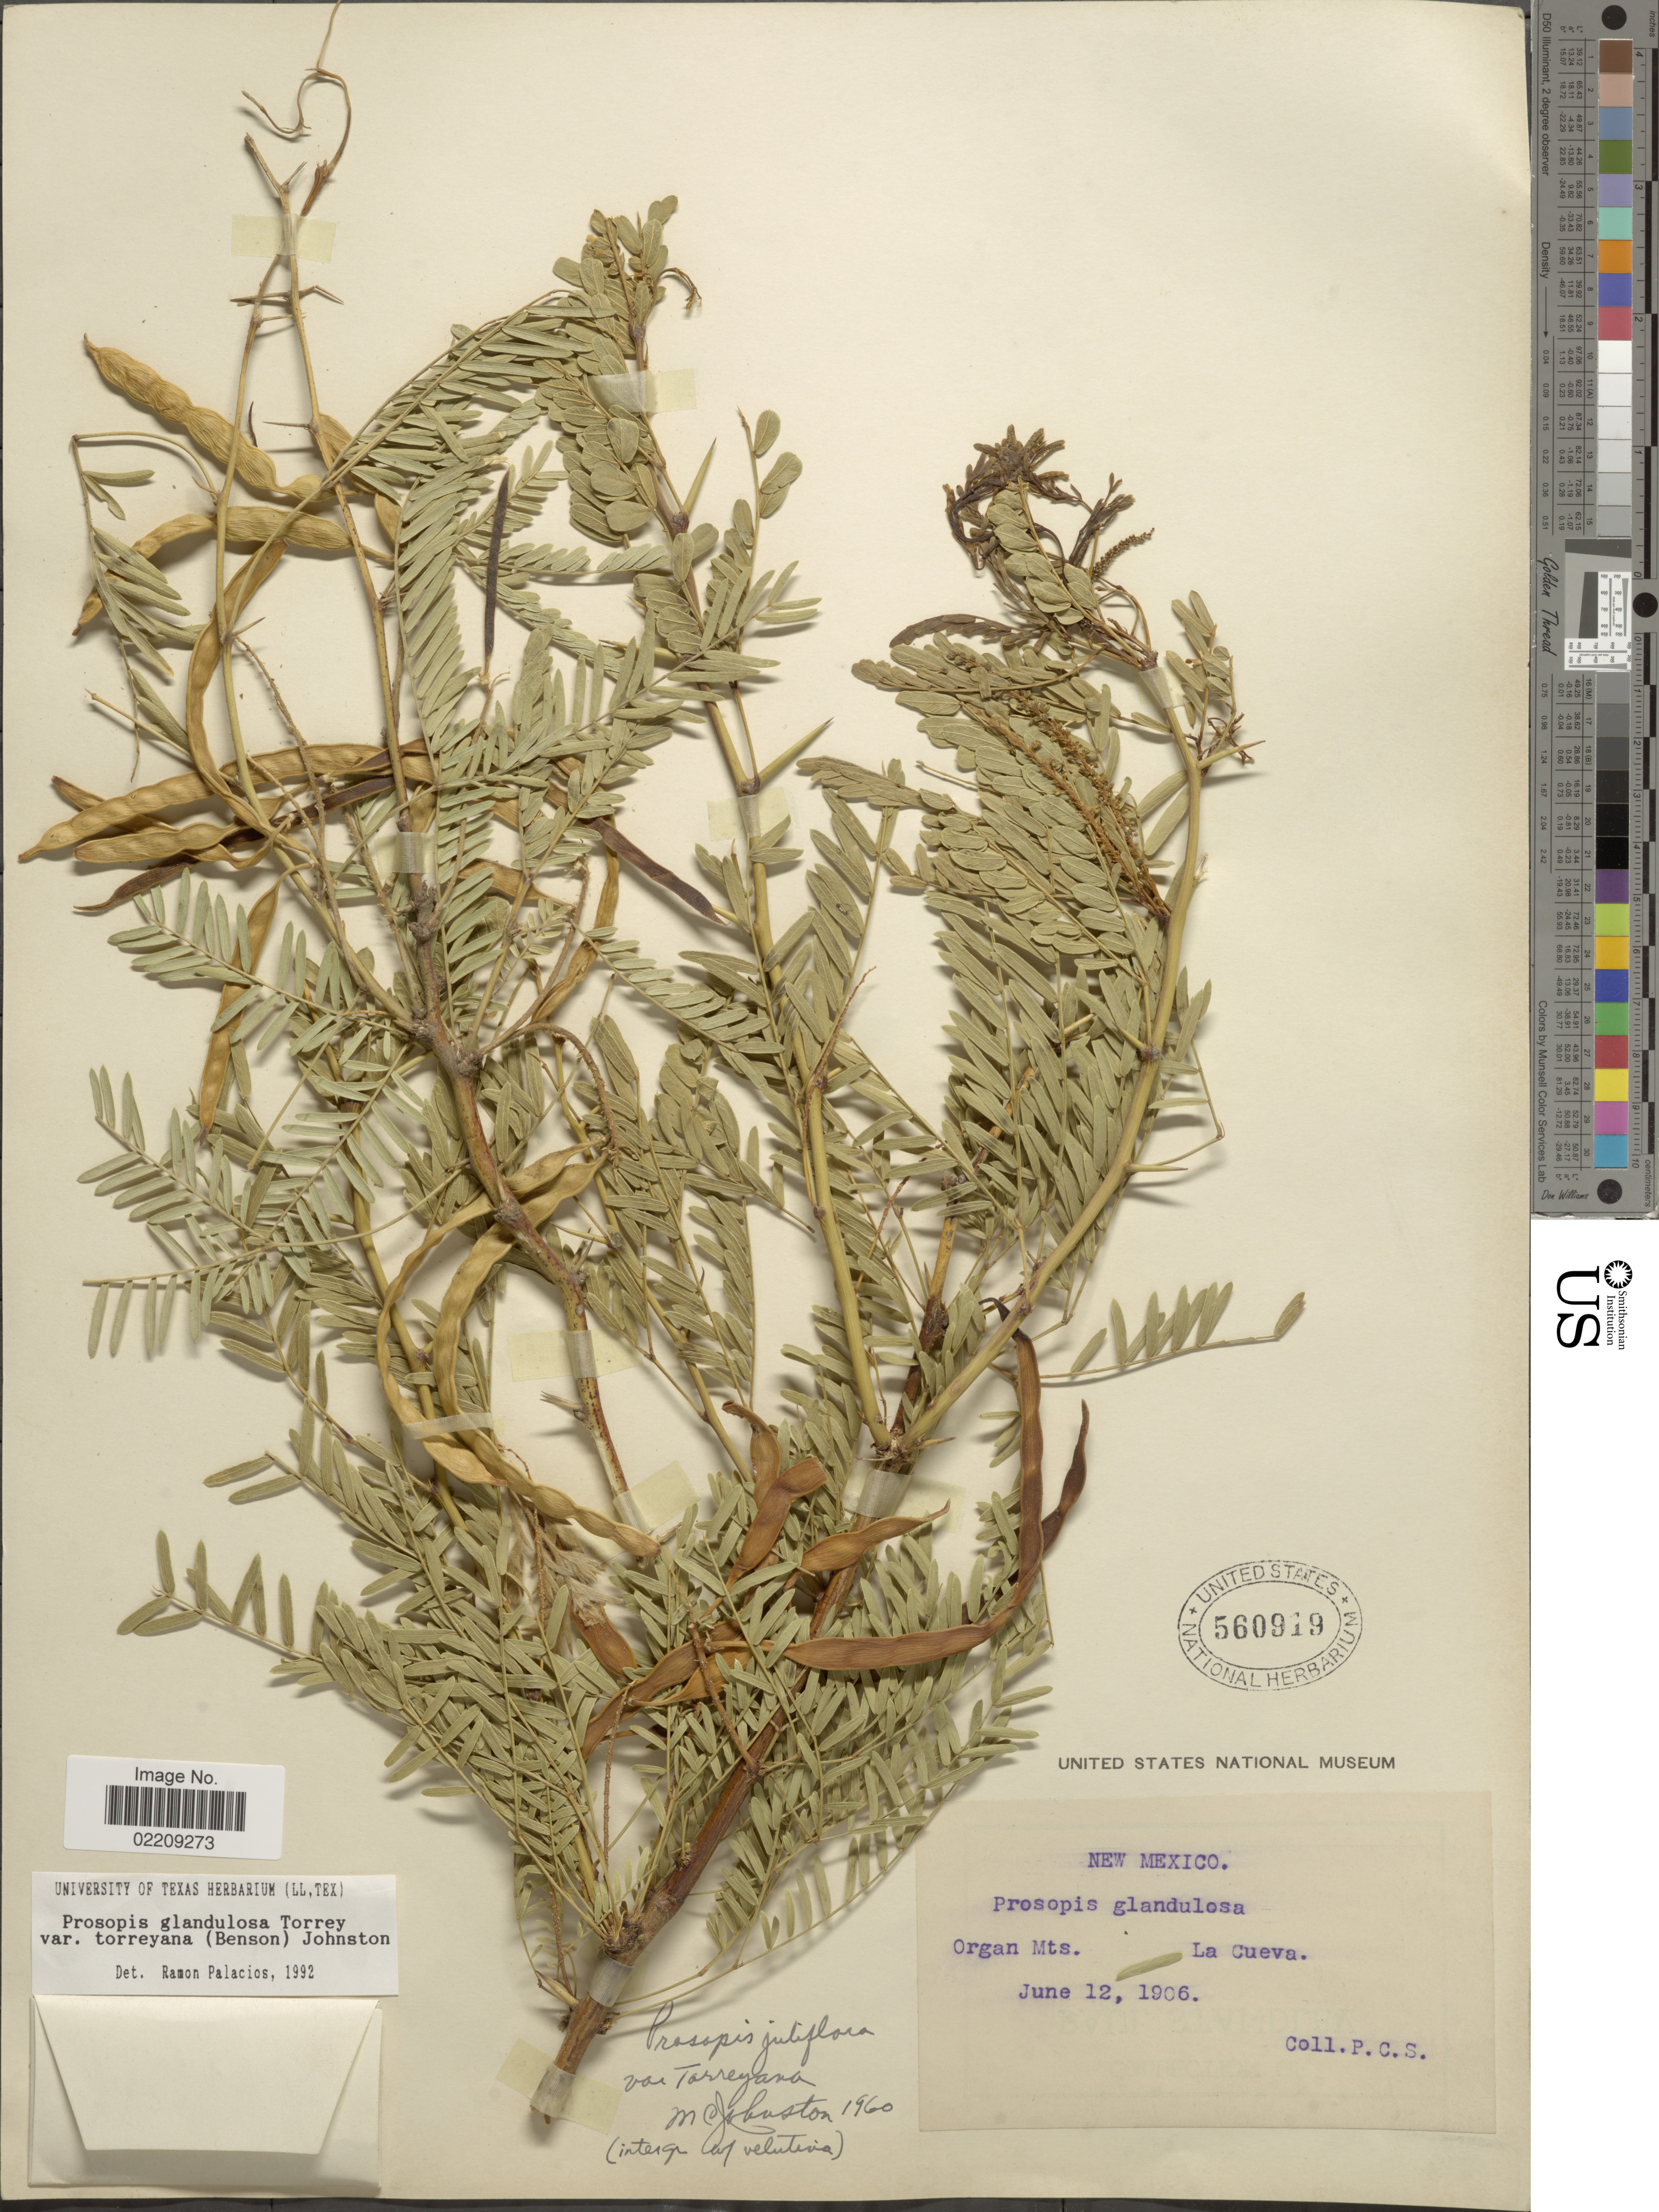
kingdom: Plantae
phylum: Tracheophyta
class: Magnoliopsida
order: Fabales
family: Fabaceae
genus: Neltuma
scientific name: Neltuma odorata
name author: (Torr. & Frém.) C. E. Hughes & G.P. Lewis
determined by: Strong, Mark T., (BOT), Smithsonian Institution - National Museum of Natural History (UNITED STATES)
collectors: P. C. S.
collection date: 1906-06-12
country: United States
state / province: New Mexico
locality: Organ Mts., La Cueva.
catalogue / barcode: US 560919